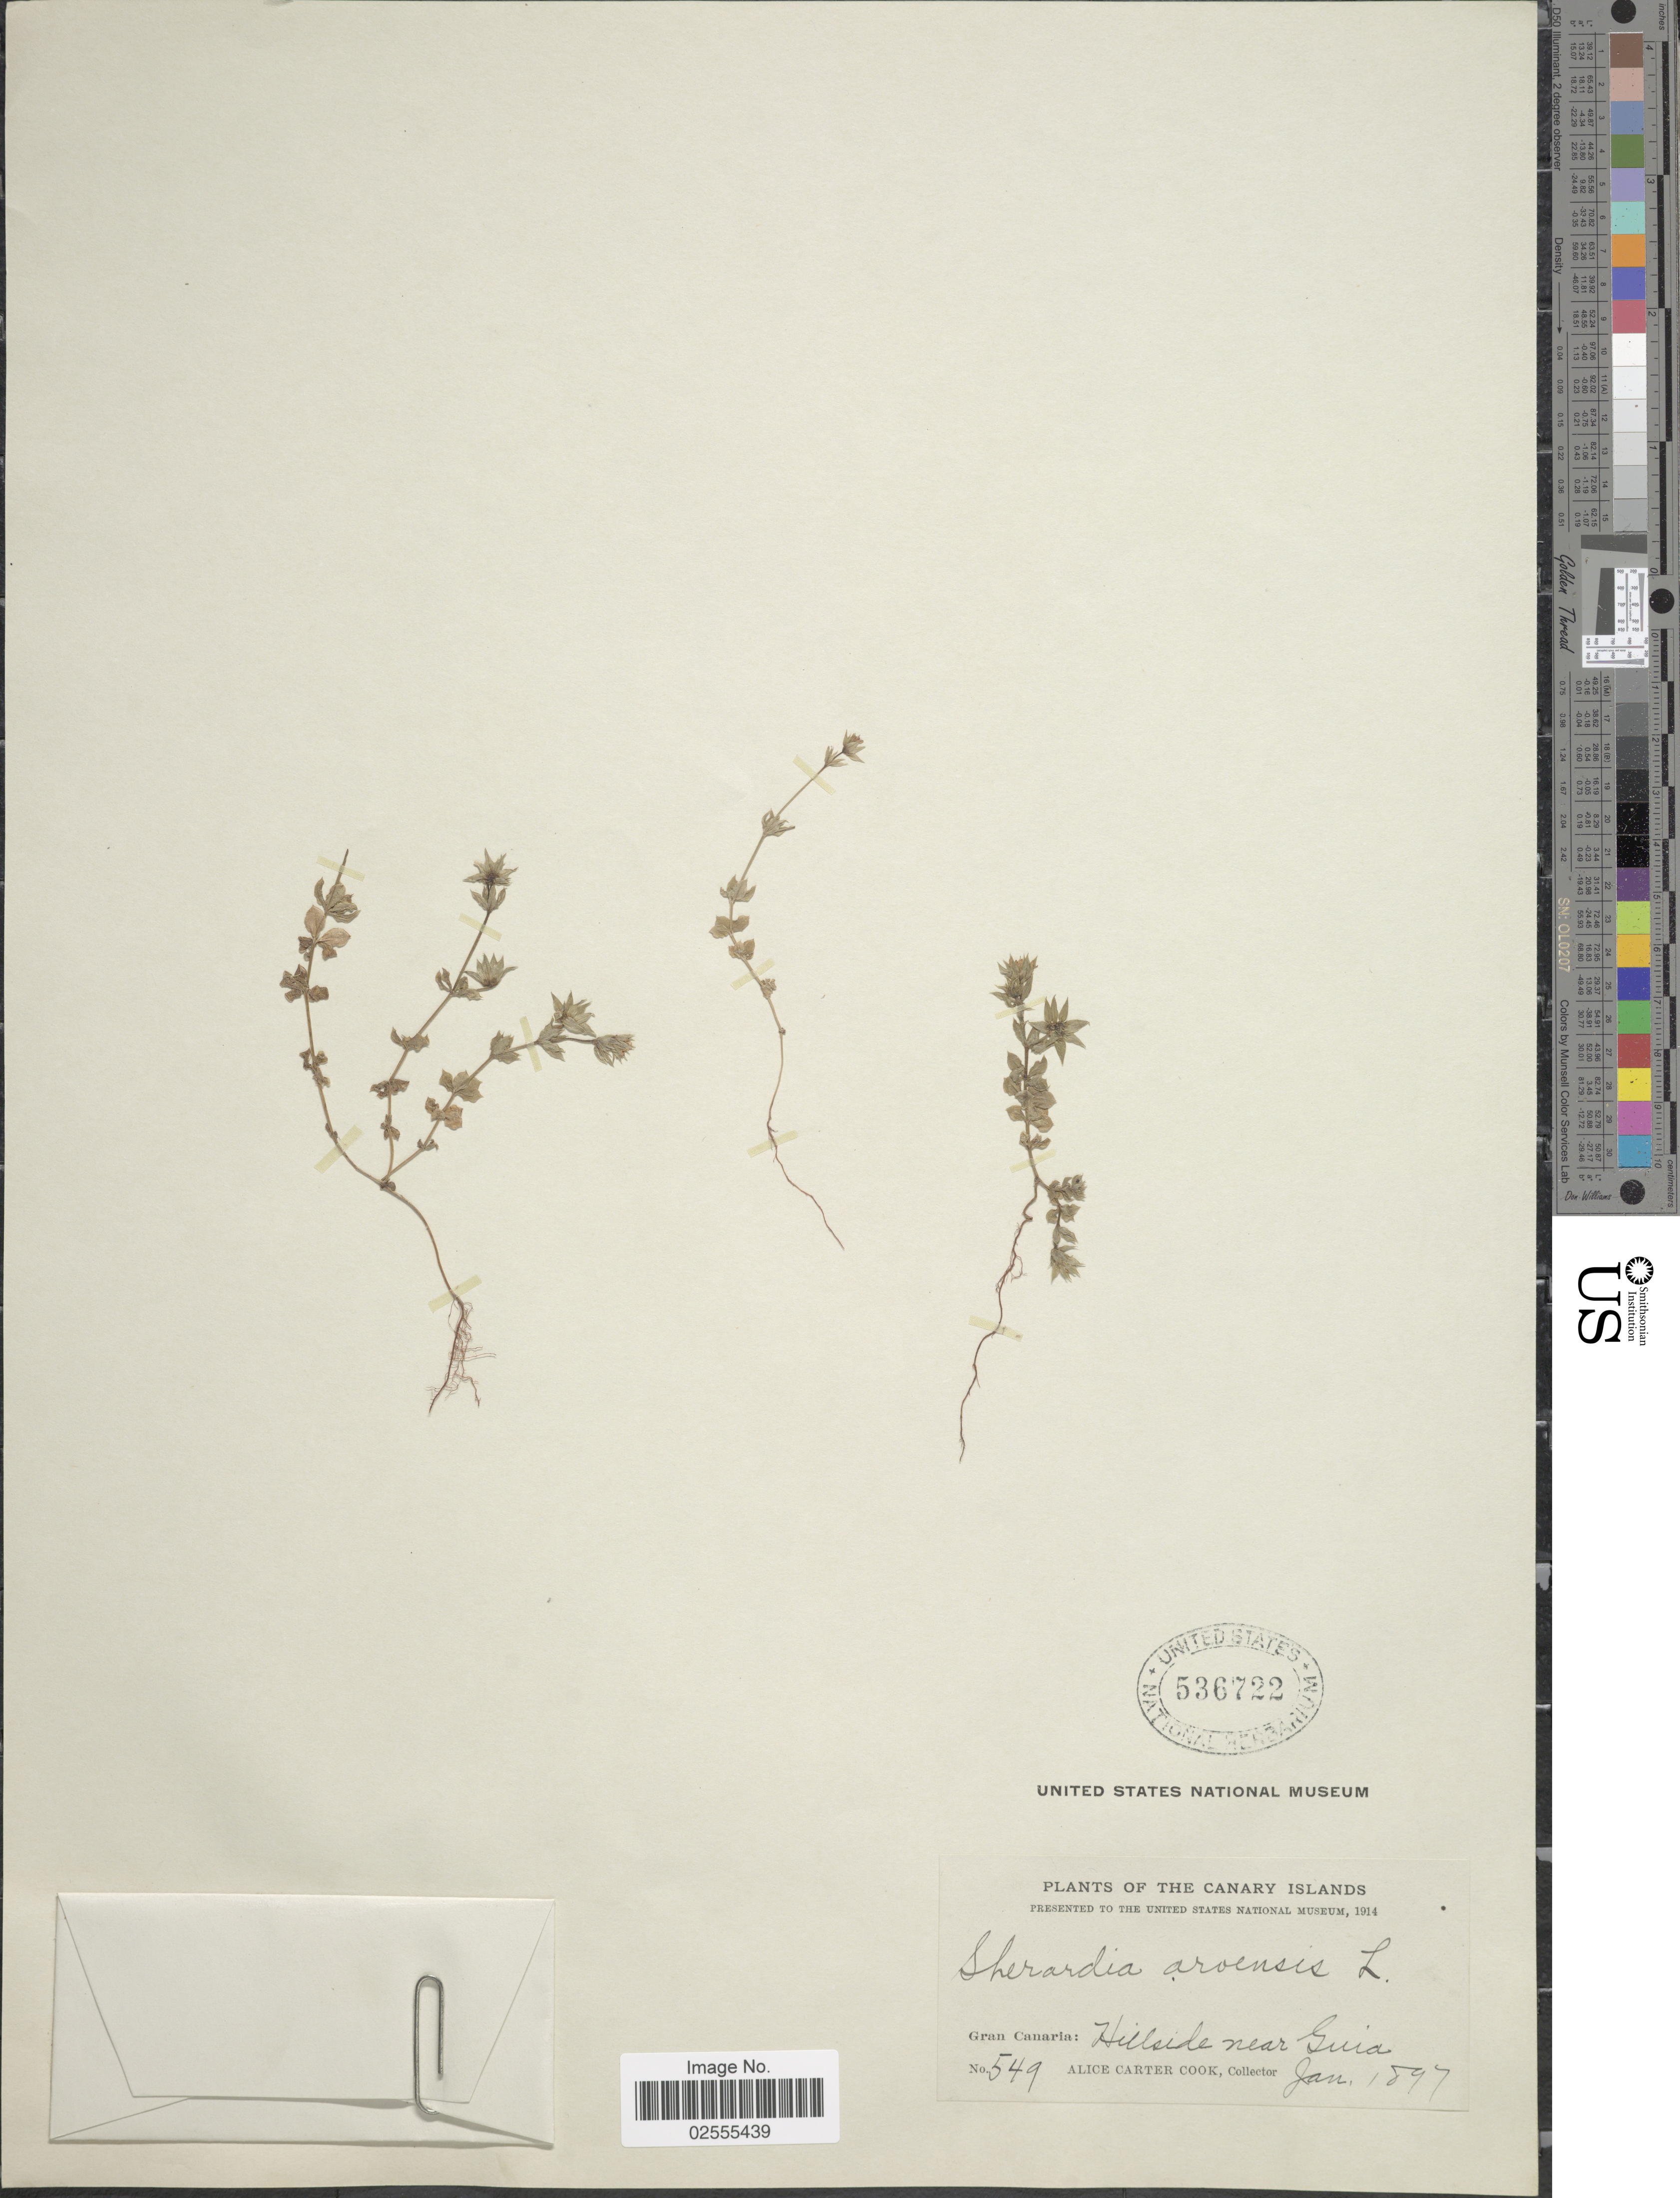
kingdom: Plantae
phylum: Tracheophyta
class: Magnoliopsida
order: Gentianales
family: Rubiaceae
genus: Sherardia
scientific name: Sherardia arvensis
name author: L.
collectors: Alice C. Cook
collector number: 549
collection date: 1897-01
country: Spain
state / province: Canarias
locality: Gran Canaria: Hillside near Guia,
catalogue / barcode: US 536722